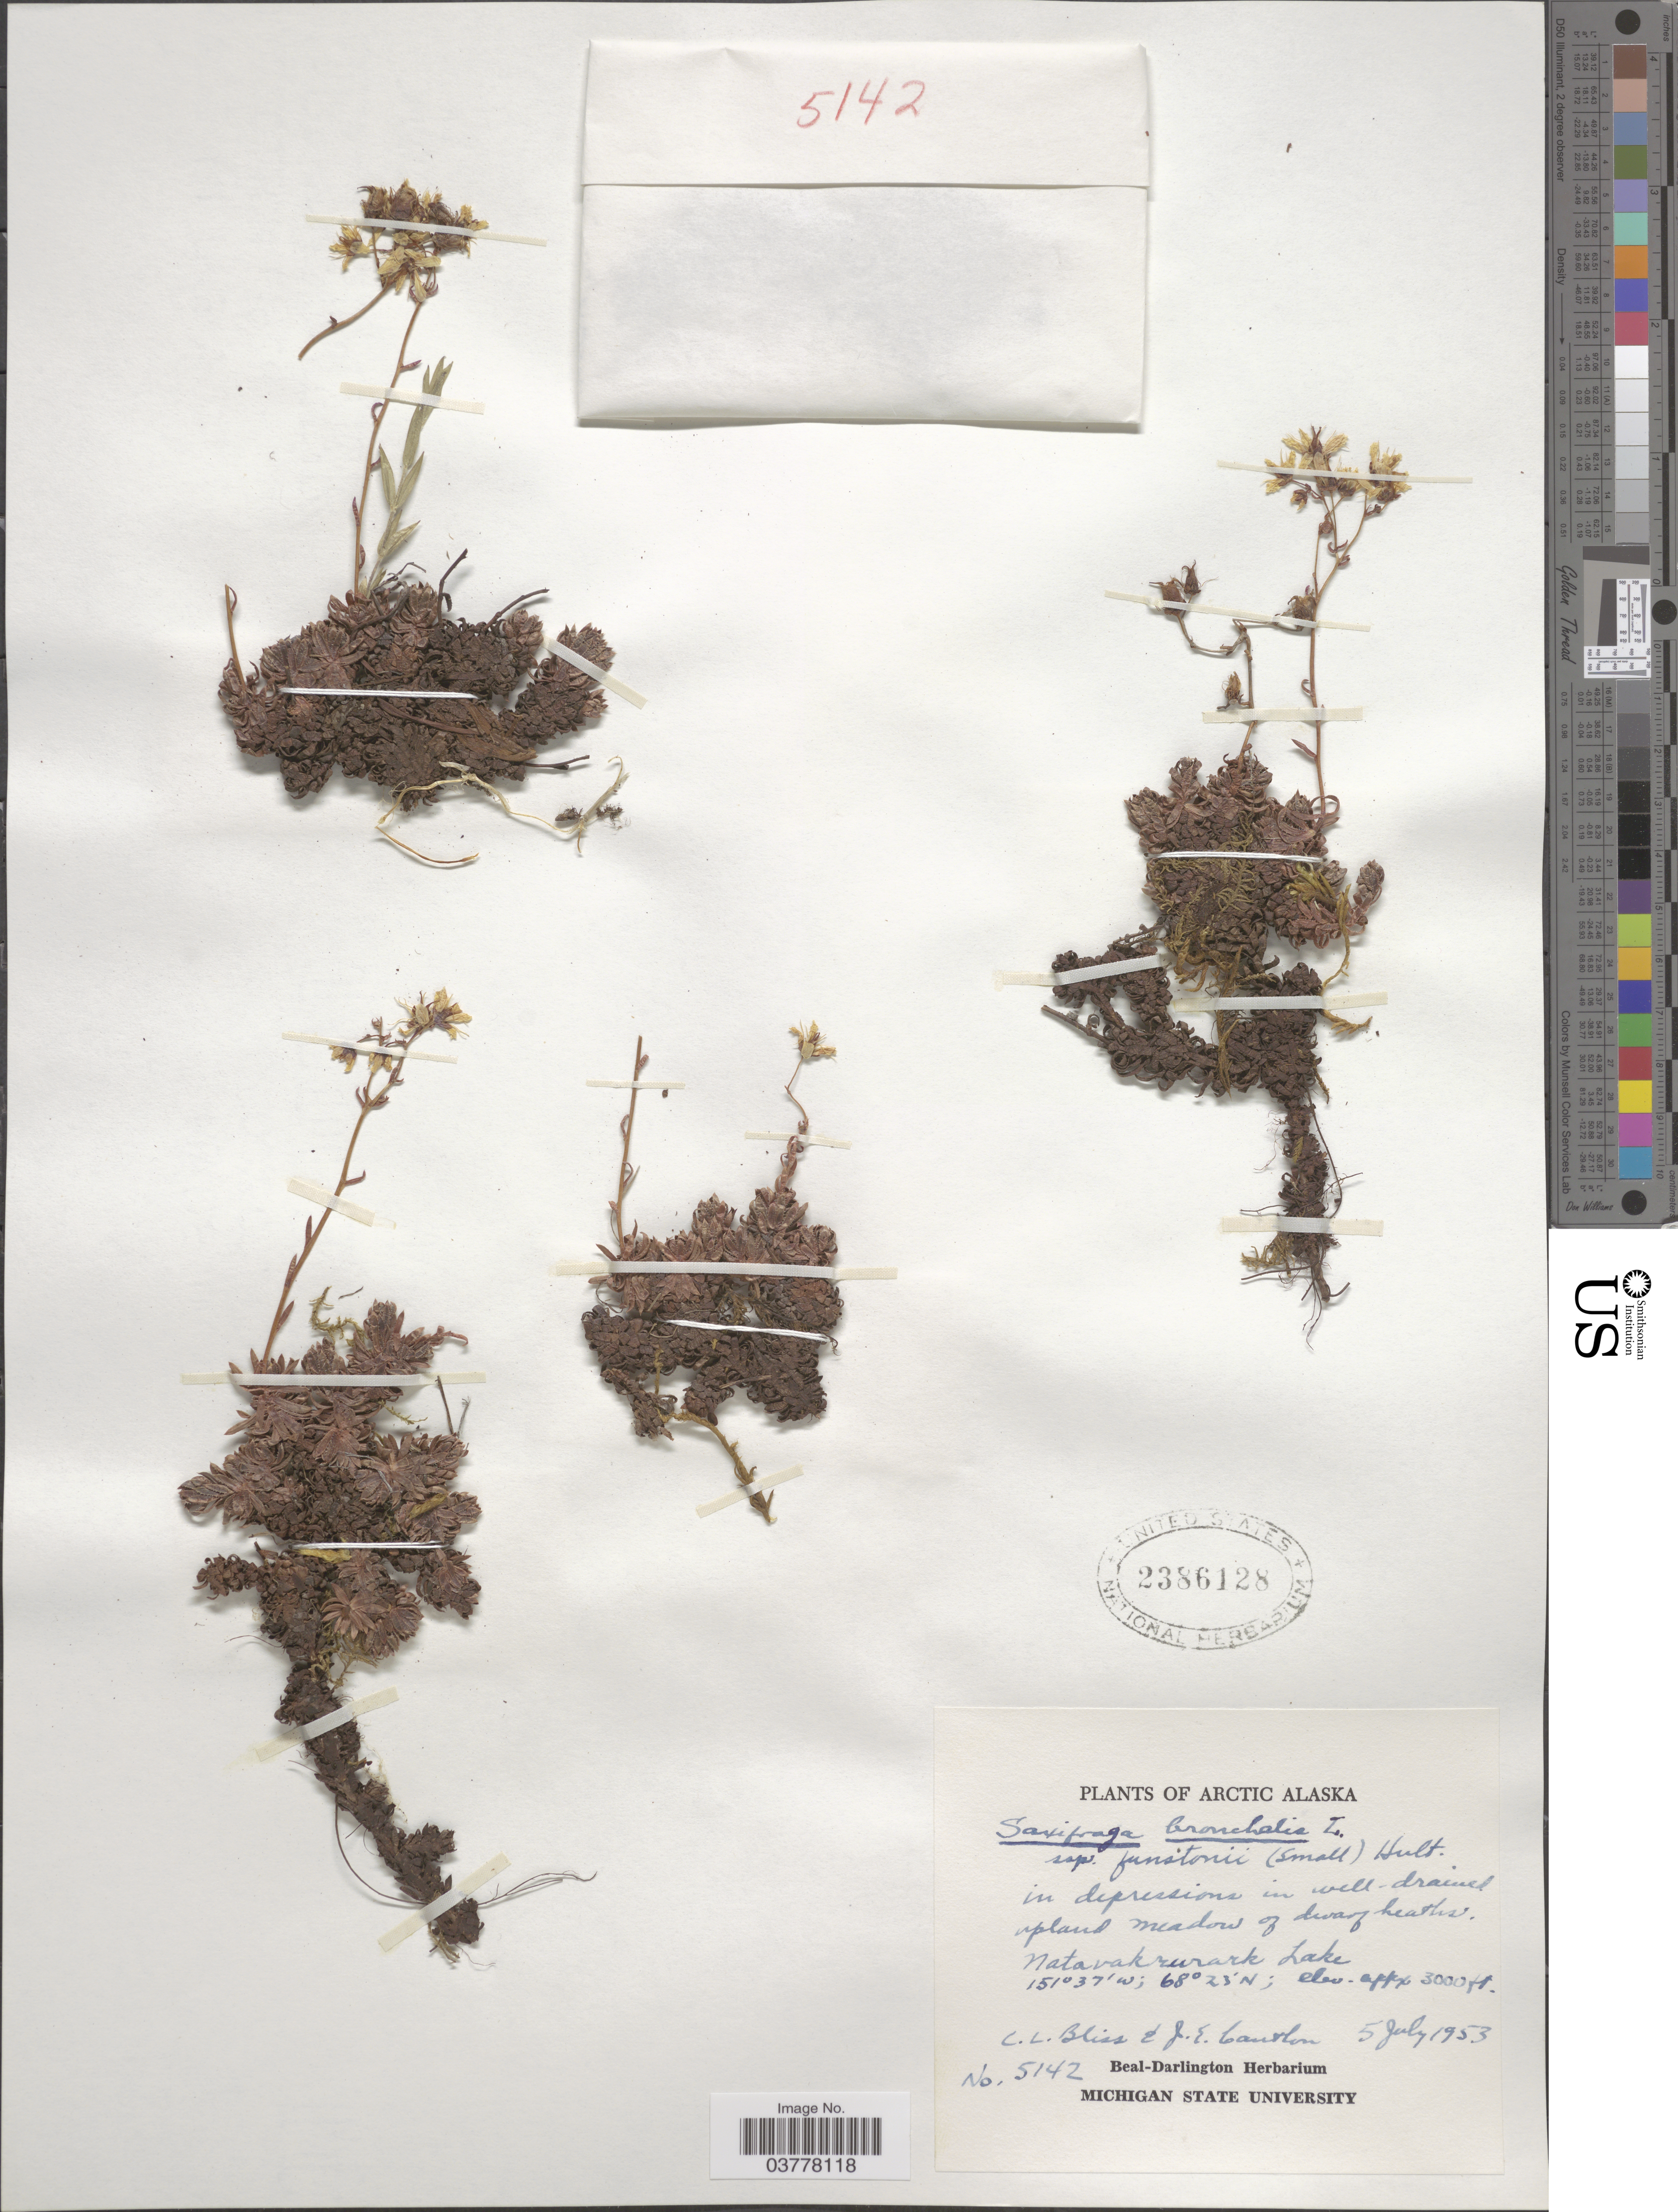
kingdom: Plantae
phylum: Tracheophyta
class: Magnoliopsida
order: Saxifragales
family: Saxifragaceae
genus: Saxifraga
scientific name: Saxifraga bronchialis subsp. funstonii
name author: (Small) Hultén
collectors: C. Bliss & J. Cantlon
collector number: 5142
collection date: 1953-07-05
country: United States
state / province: Alaska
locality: Arctic Alaska. Natvakruak Lake.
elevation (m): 914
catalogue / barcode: US 2386128